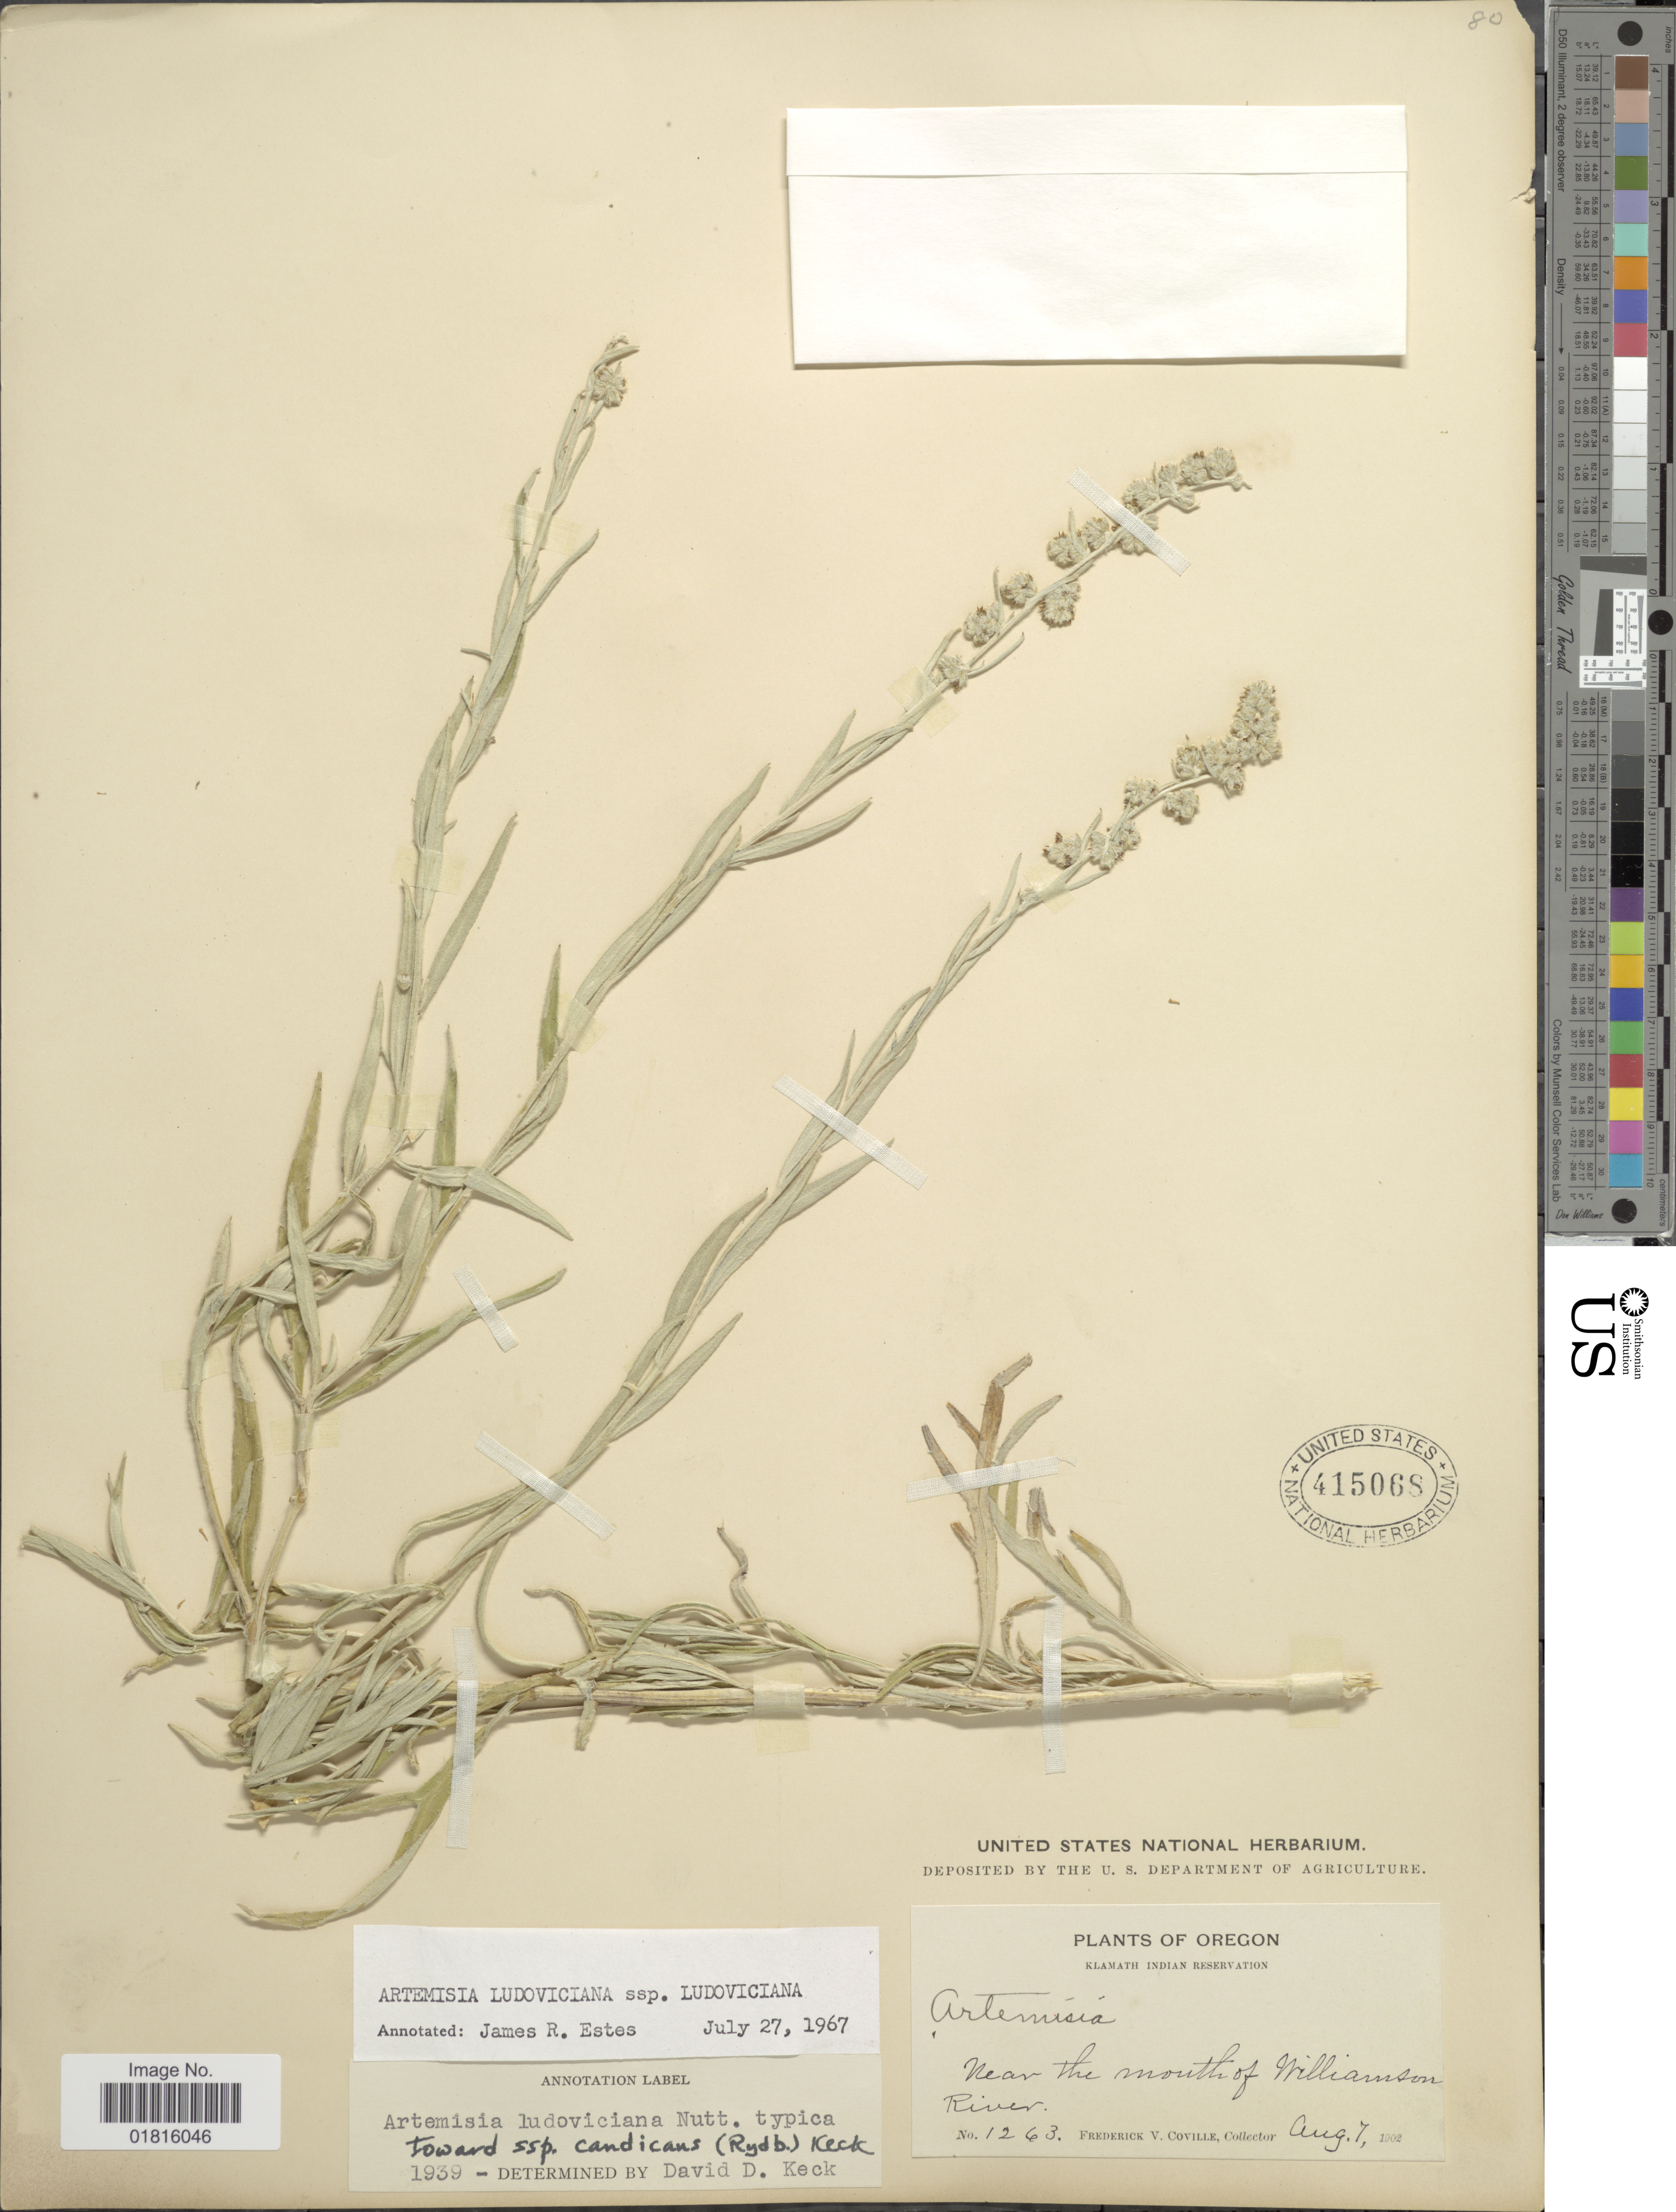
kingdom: Plantae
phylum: Tracheophyta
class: Magnoliopsida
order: Asterales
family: Asteraceae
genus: Artemisia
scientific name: Artemisia ludoviciana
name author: Nutt.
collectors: F. V. Coville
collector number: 1263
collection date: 1902-08-07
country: United States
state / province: Oregon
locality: Klamath Indian Reservation, Near the mouth of Williamson River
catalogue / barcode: US 415068